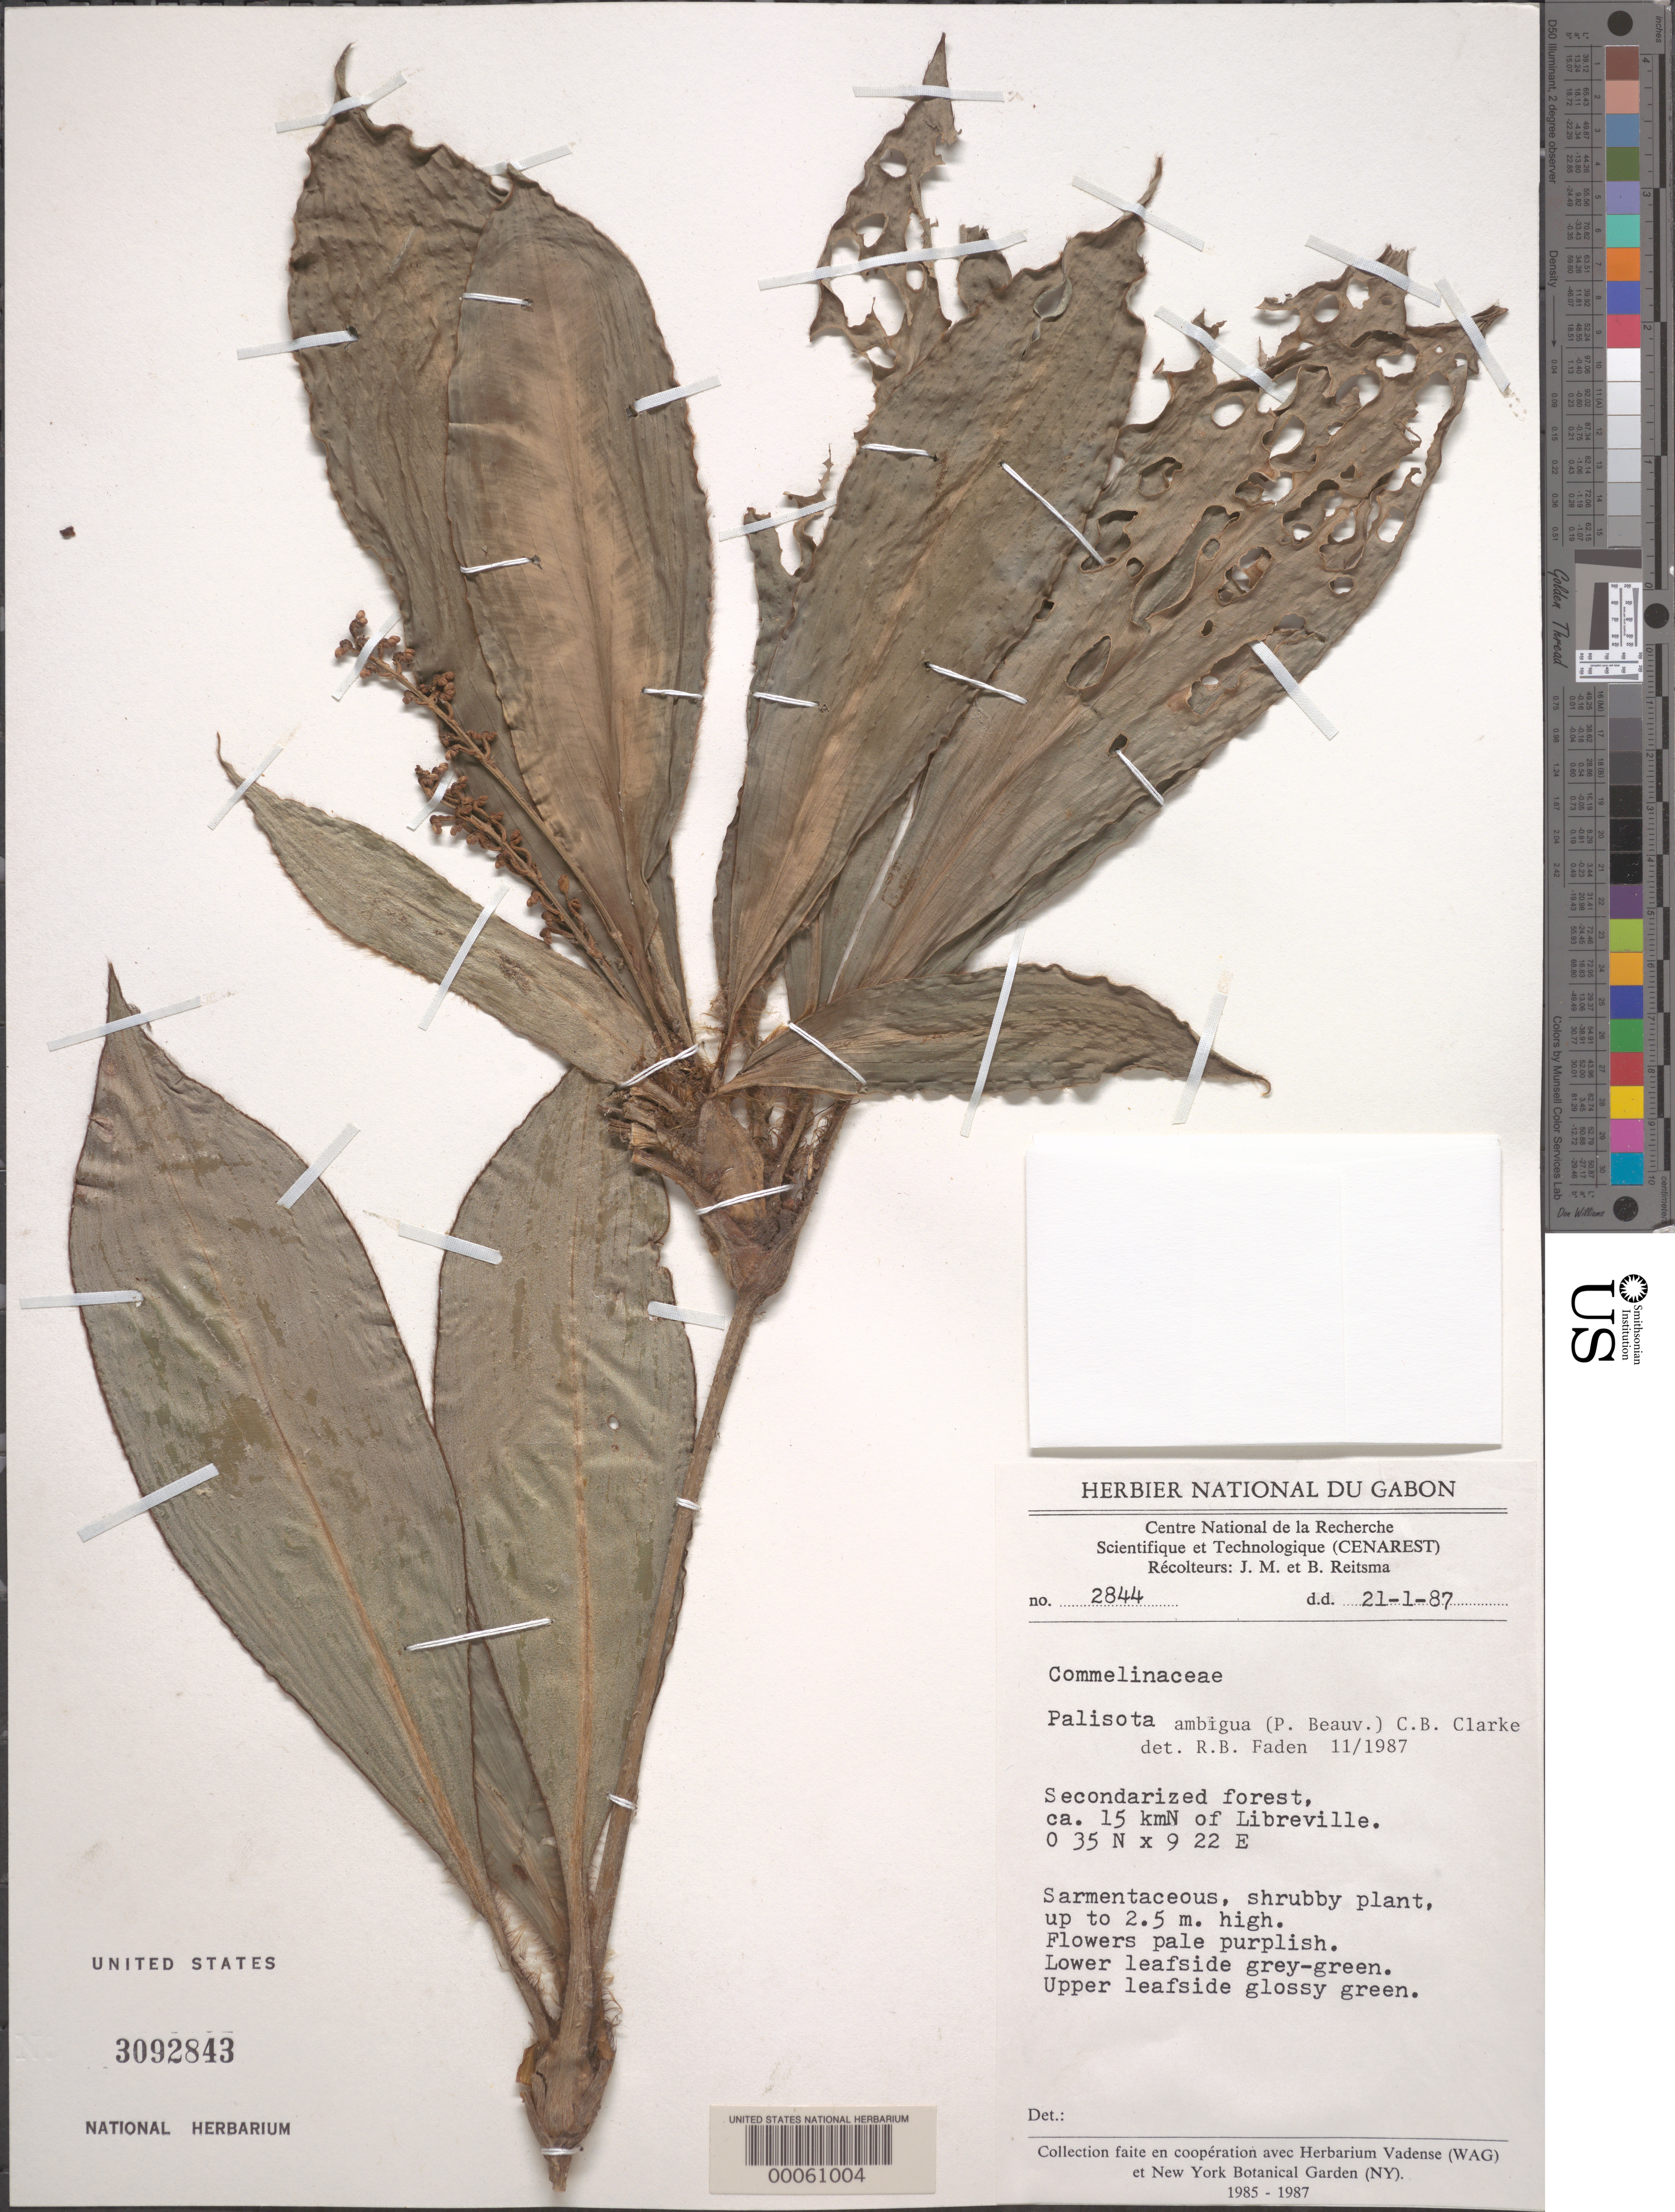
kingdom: Plantae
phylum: Tracheophyta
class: Liliopsida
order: Commelinales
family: Commelinaceae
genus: Palisota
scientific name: Palisota ambigua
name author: (P. Beauv.) C.B. Clarke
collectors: J. Reitsma & B. Reitsma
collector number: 2844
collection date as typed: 21 Jan 1987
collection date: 1987-01-21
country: Gabon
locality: Ca. 15 km. N of Libreville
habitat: Secondarized forest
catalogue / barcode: US 3092843